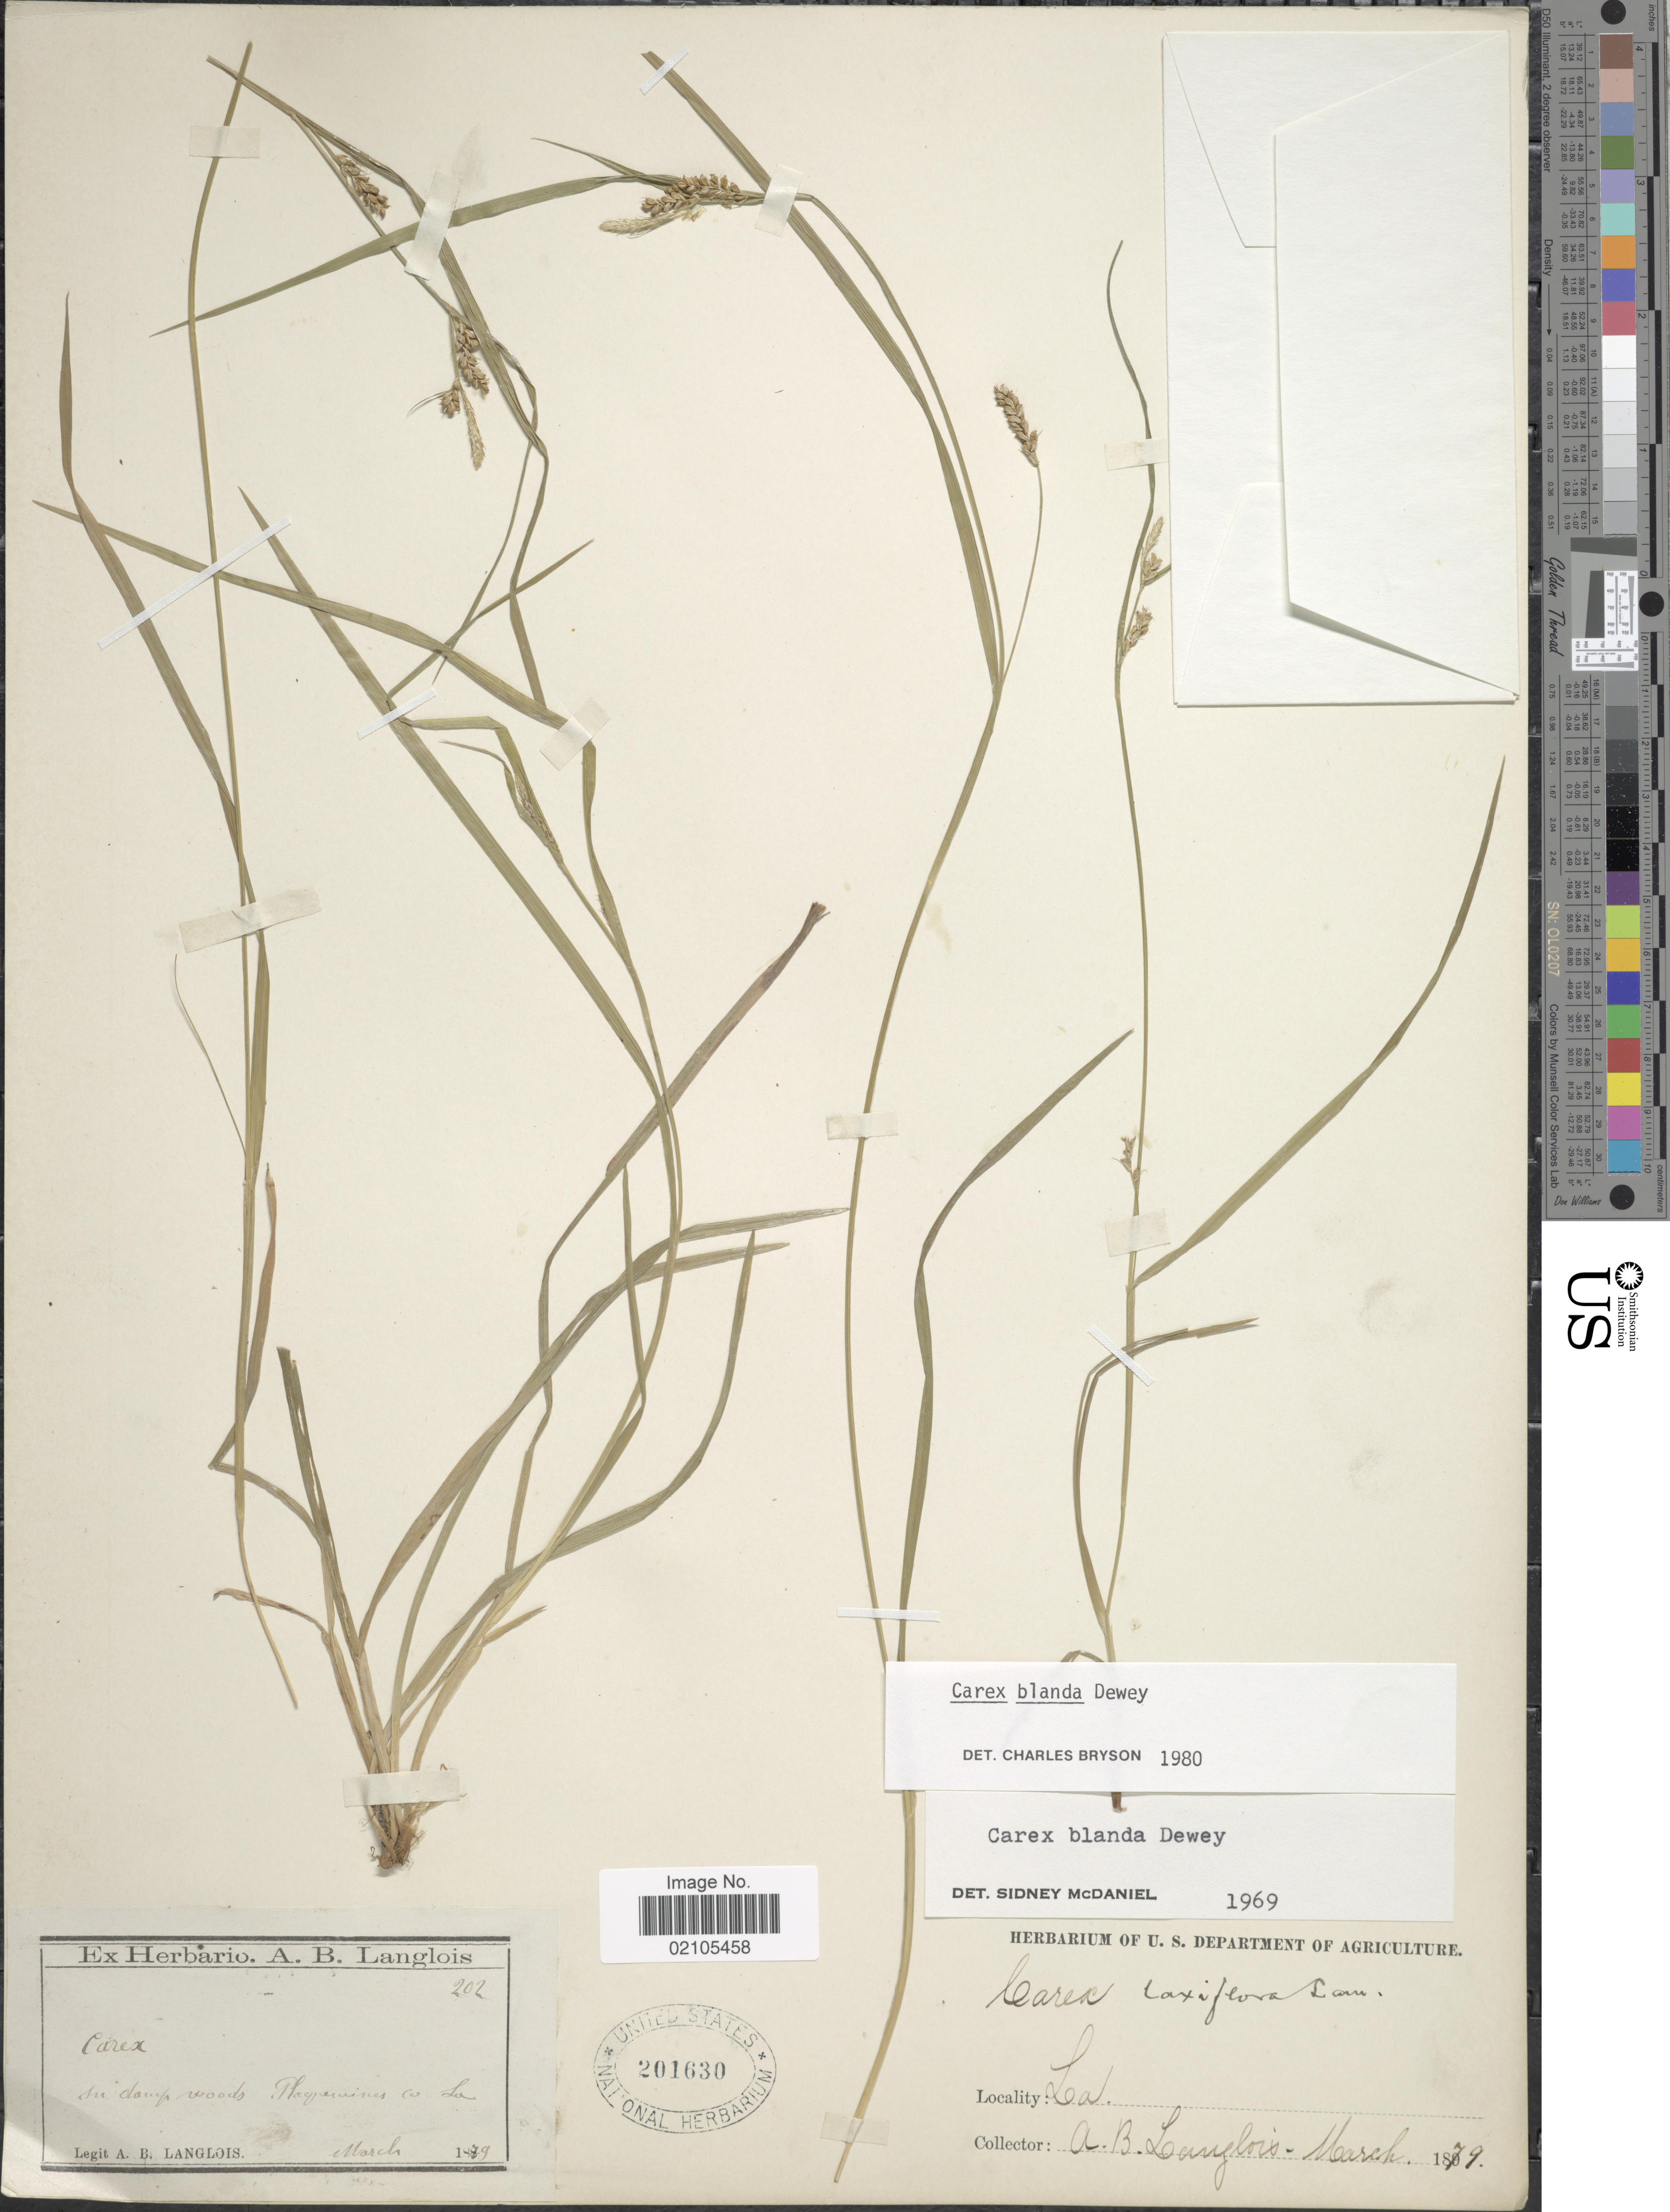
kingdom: Plantae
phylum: Tracheophyta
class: Liliopsida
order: Poales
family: Cyperaceae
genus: Carex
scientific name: Carex blanda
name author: Dewey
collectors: A. Langlois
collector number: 202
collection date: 1879-03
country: United States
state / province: Louisiana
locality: In damp woods. Plaquemines Co.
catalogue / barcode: US 201630